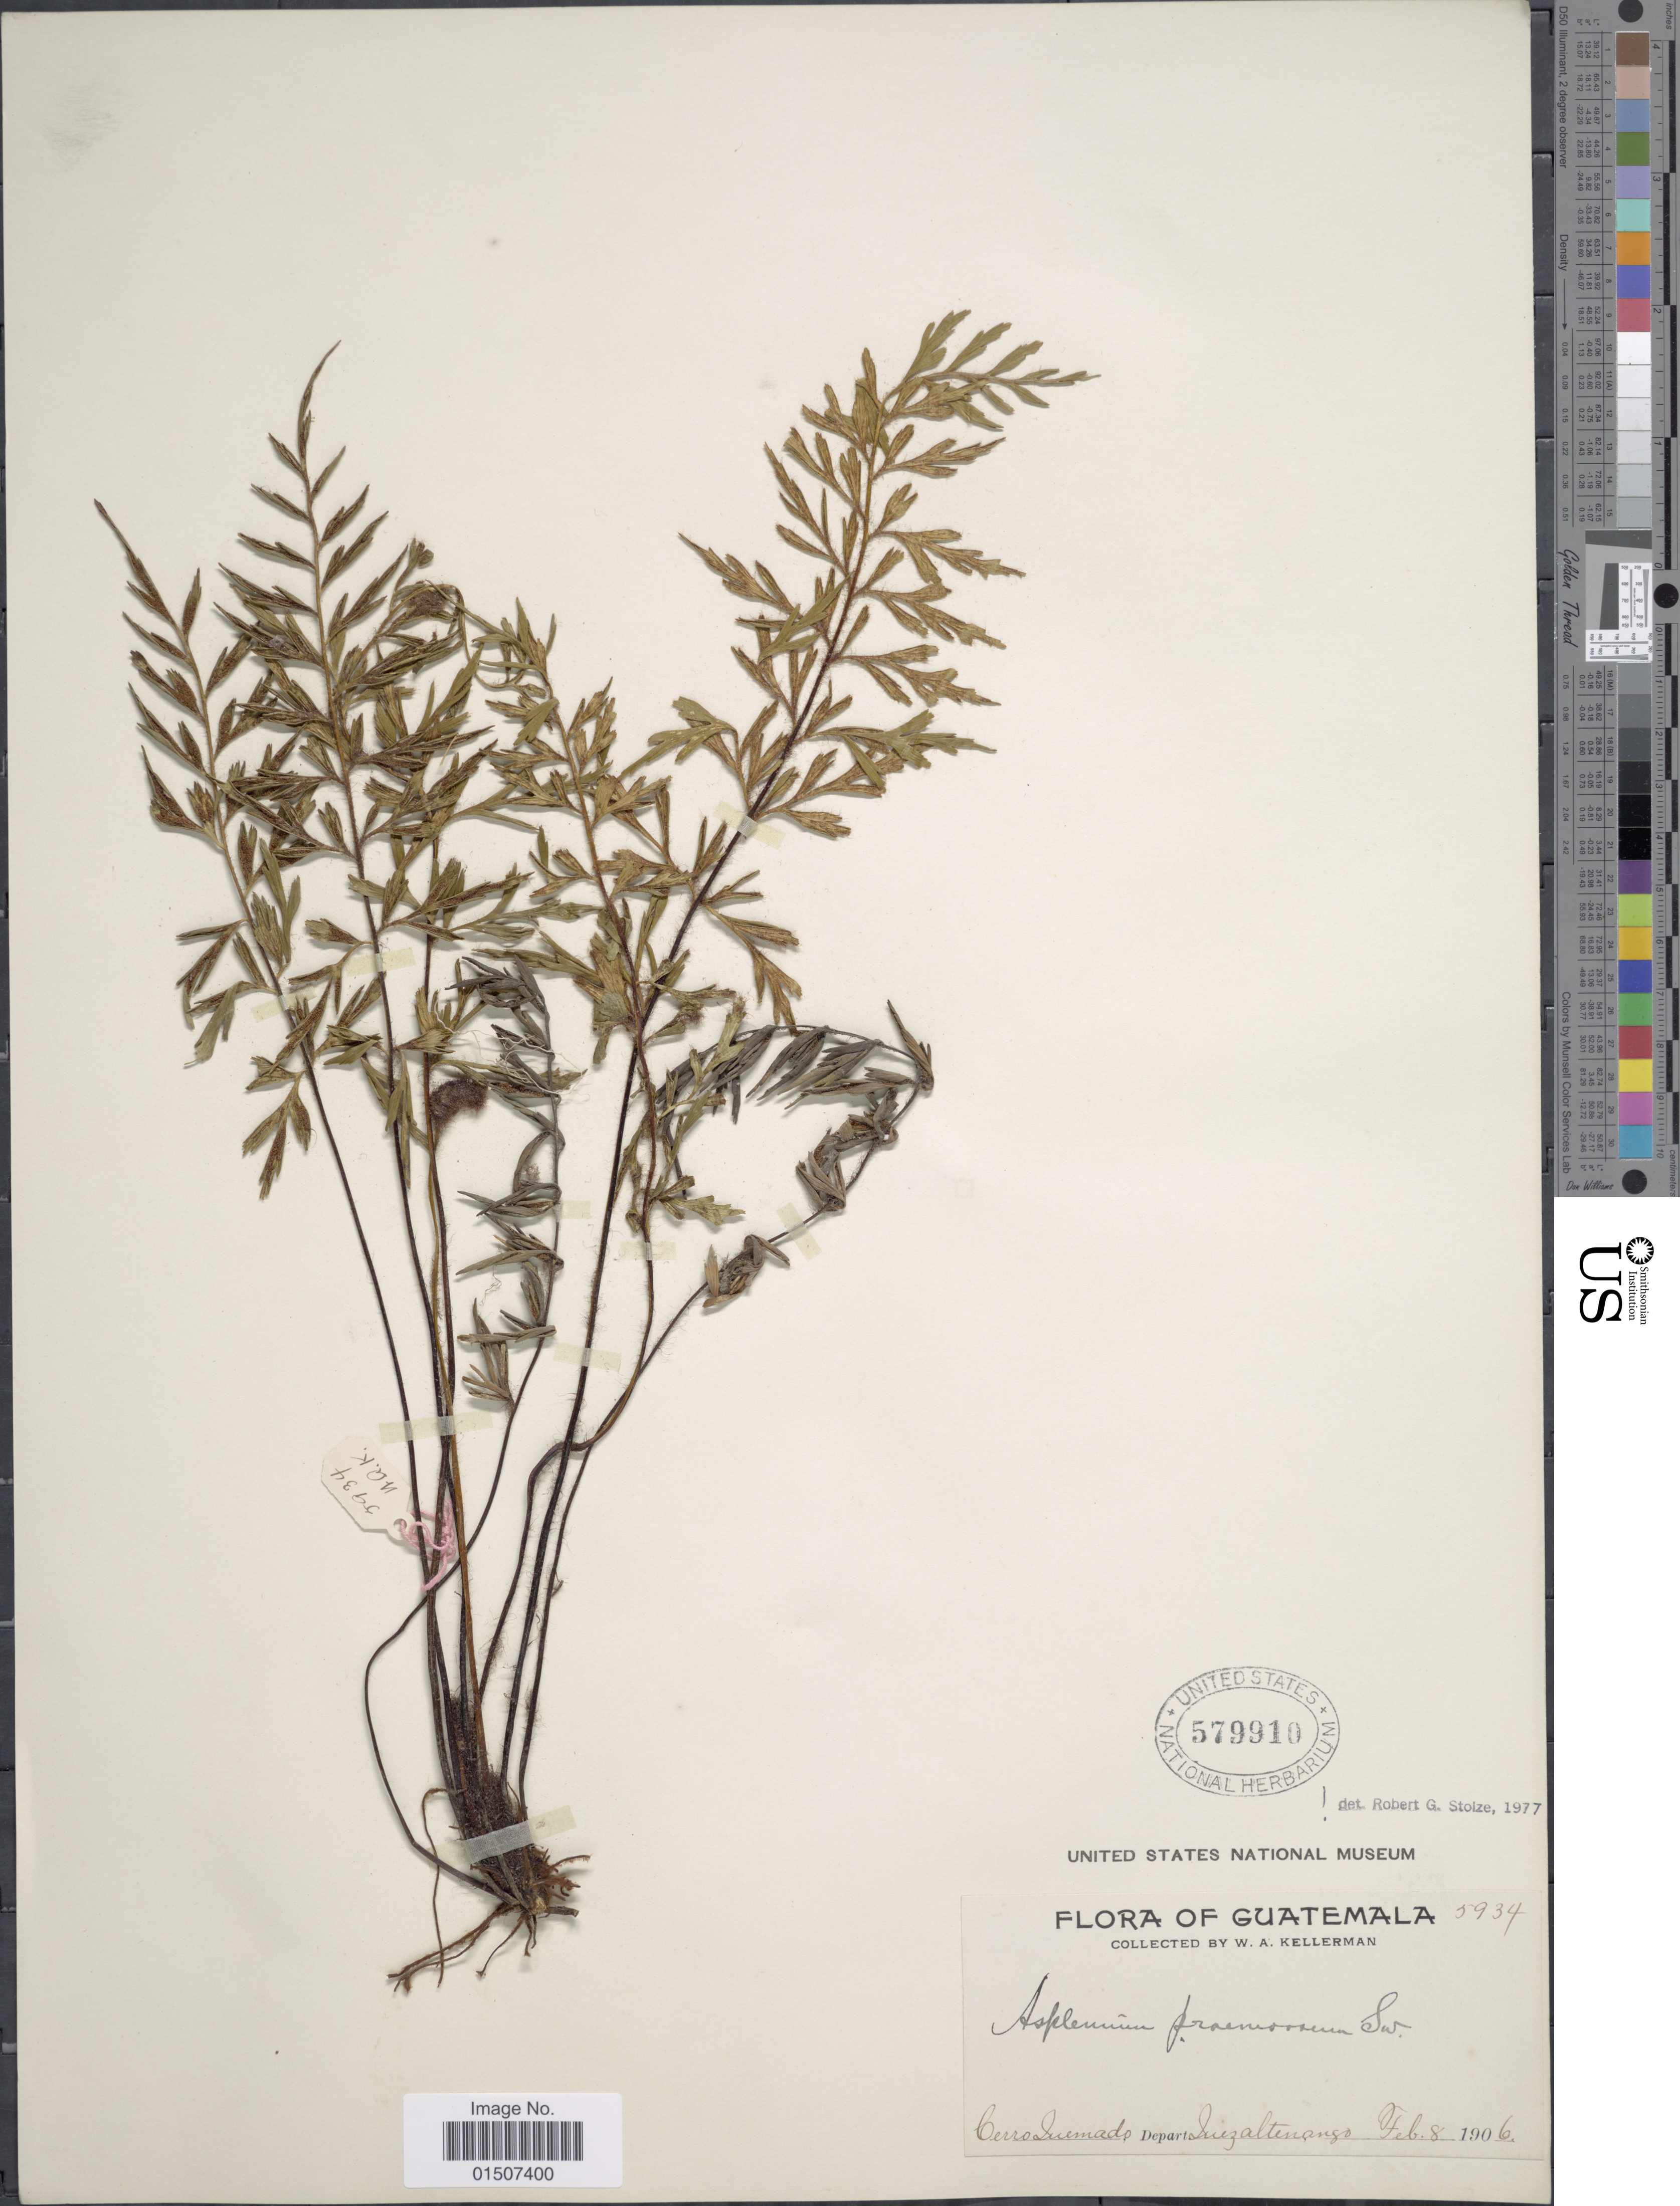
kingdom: Plantae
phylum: Tracheophyta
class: Polypodiopsida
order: Polypodiales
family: Aspleniaceae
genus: Asplenium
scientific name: Asplenium praemorsum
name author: Sw.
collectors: W. Kellerman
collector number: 5934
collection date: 1906-02-08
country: Guatemala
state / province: Quetzaltenango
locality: Cerro Quemado, Depart Quetzaltenango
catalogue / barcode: US 579910